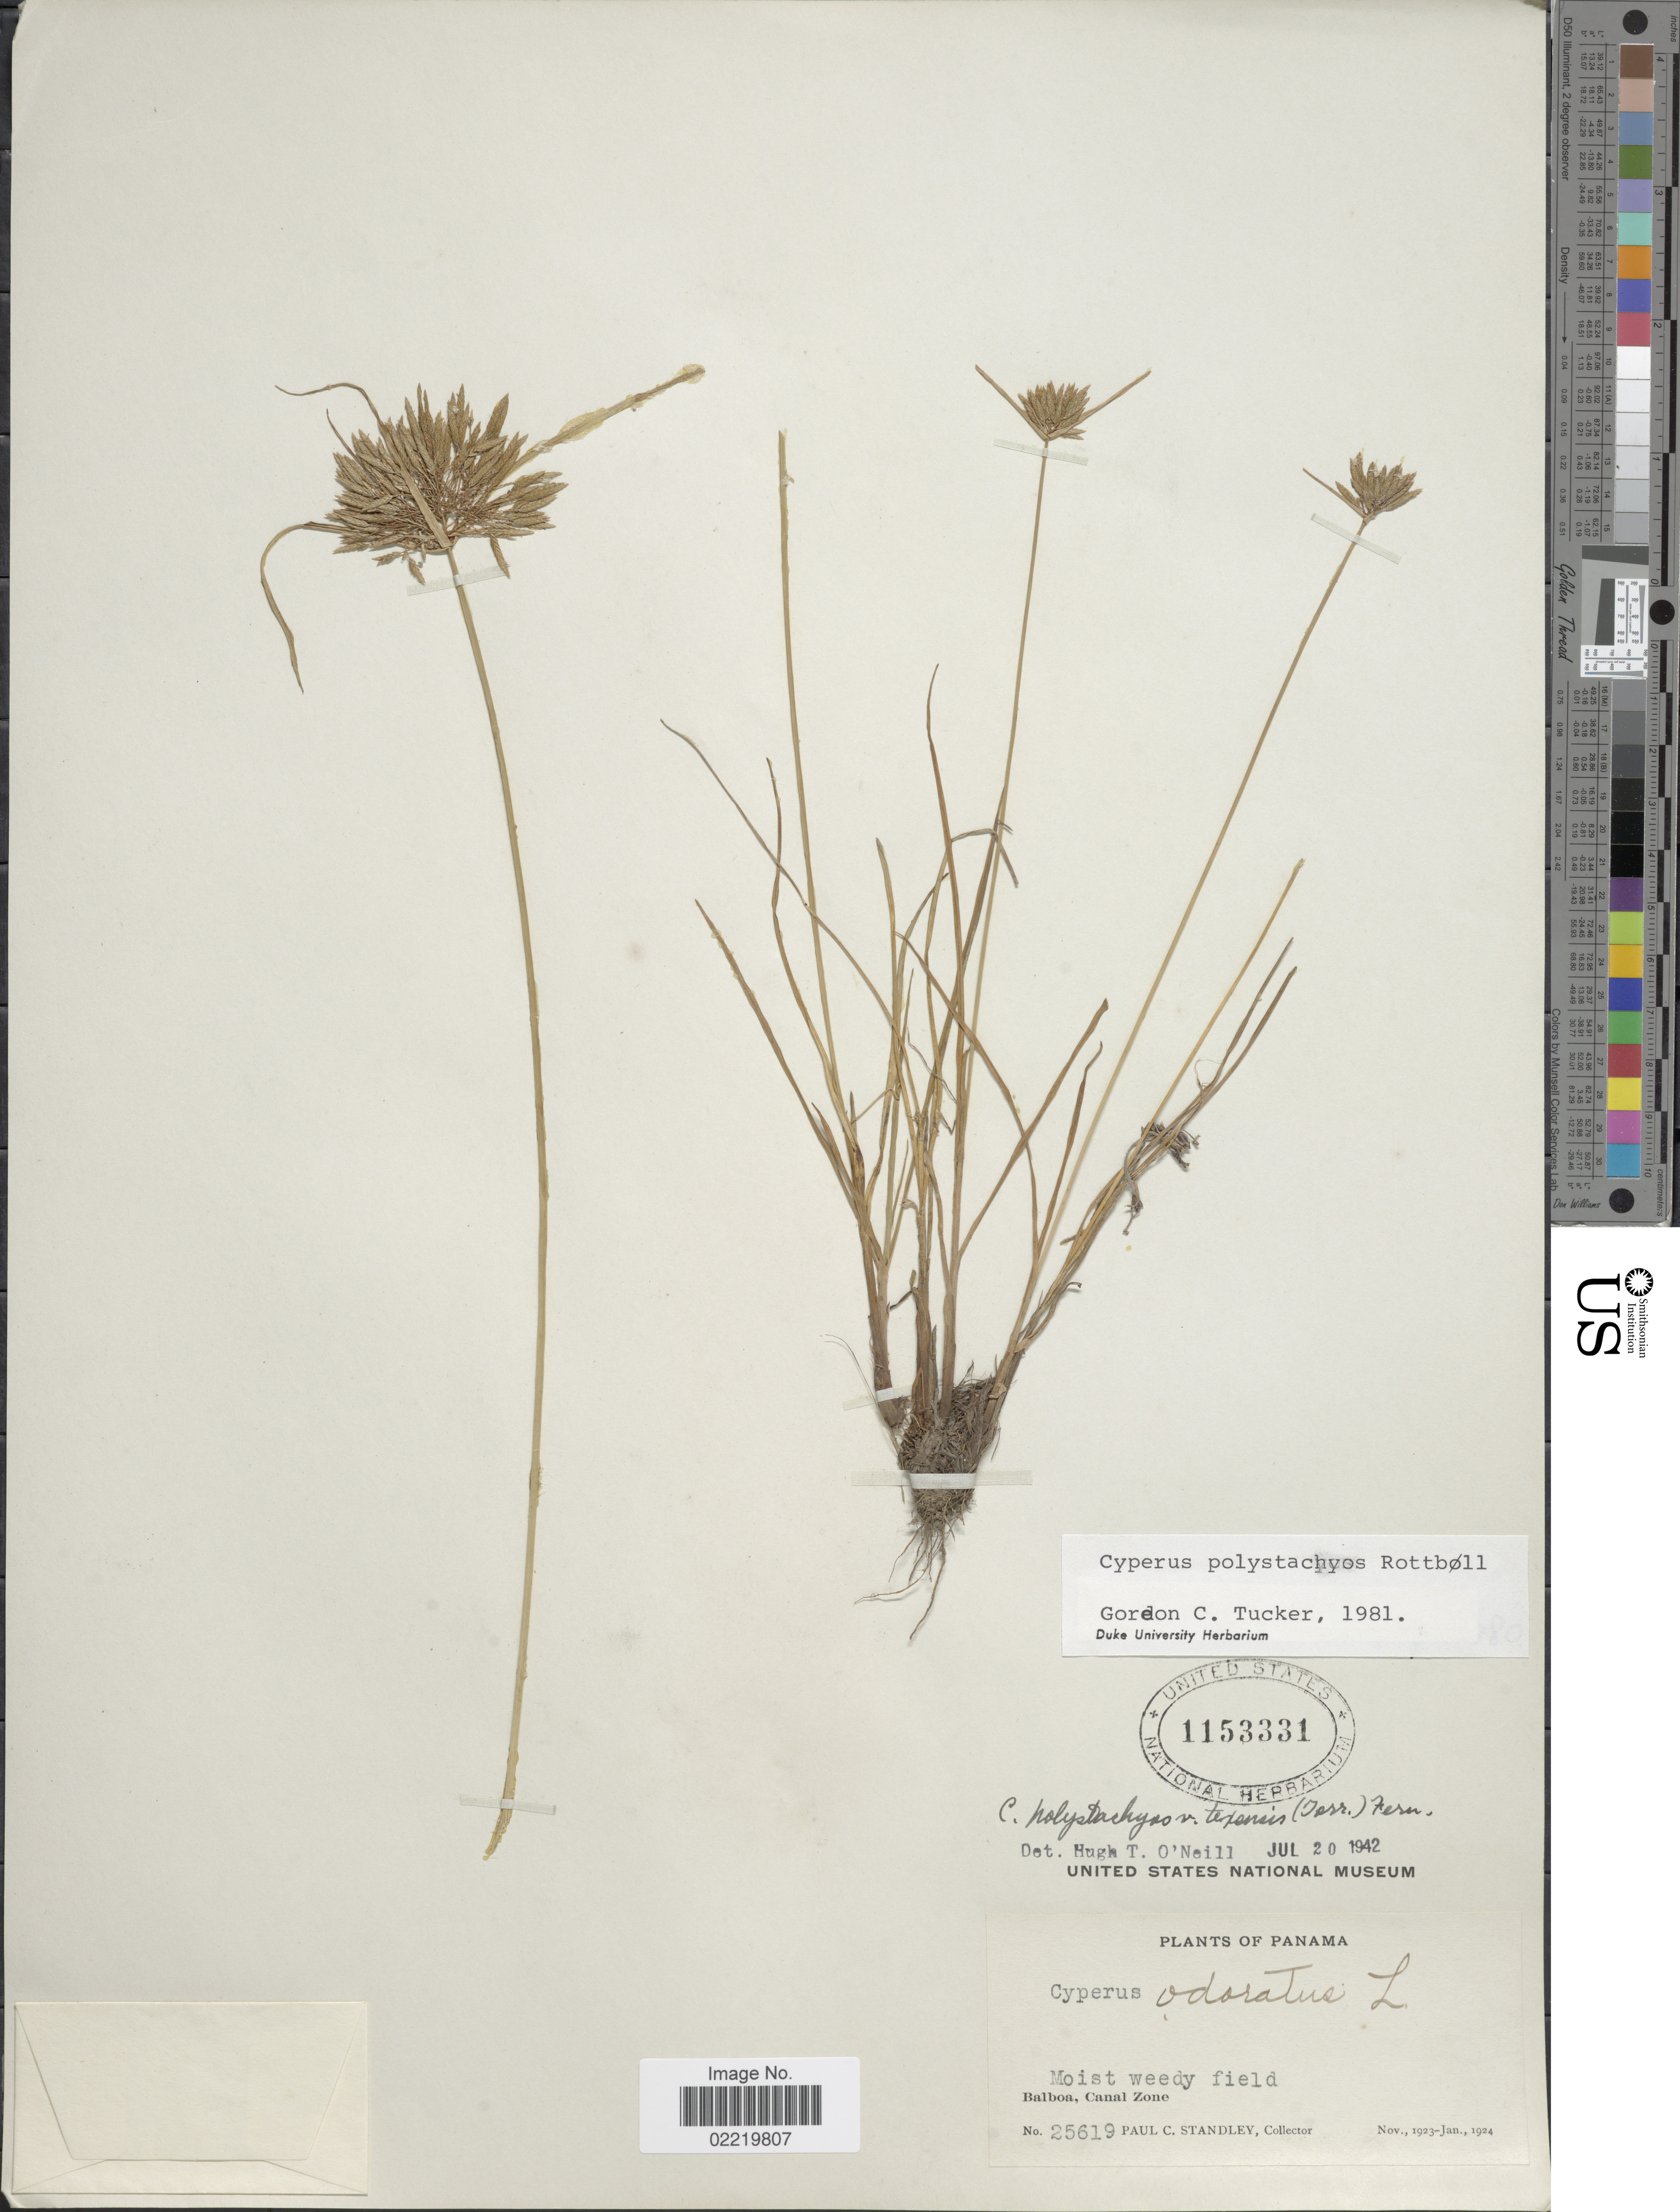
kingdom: Plantae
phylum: Tracheophyta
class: Liliopsida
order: Poales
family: Cyperaceae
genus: Cyperus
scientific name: Cyperus polystachyos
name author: Rottb.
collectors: P. C. Standley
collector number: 25619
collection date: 1923-11/1924-01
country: Panama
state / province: Colón / Panamá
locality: Moist weedy field, Balboa, Canal Zone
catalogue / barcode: US 1153331